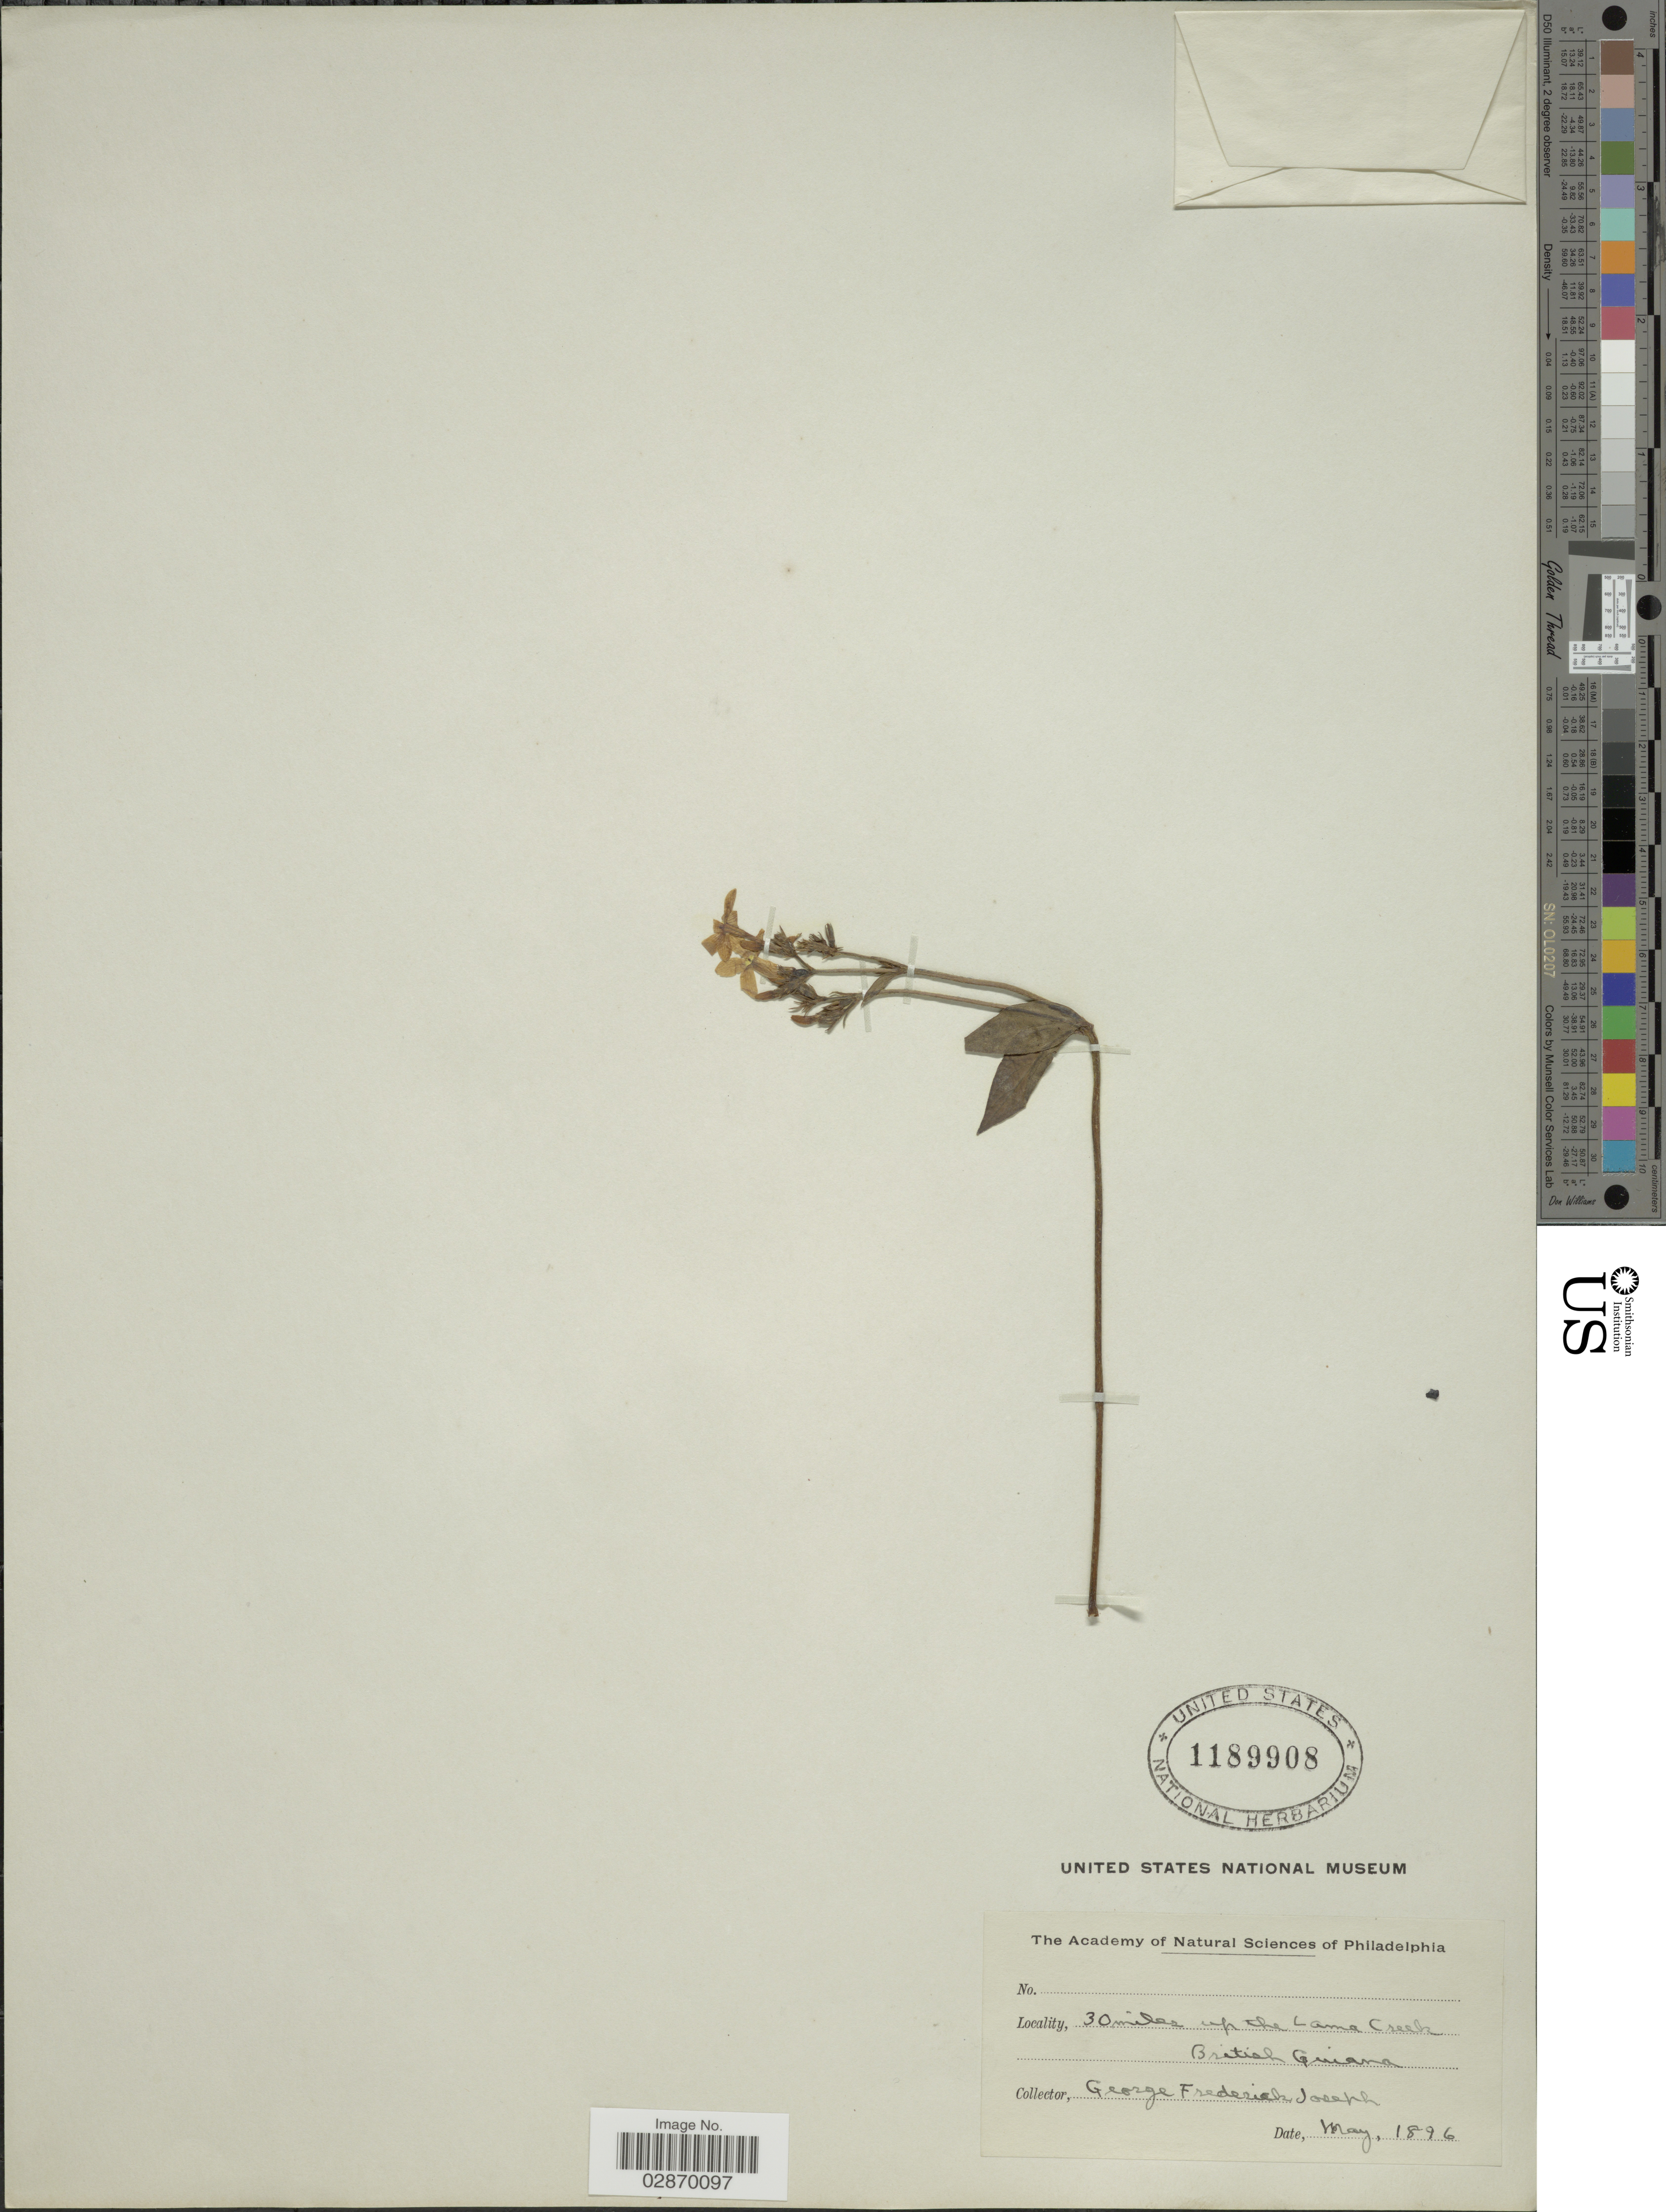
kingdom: Plantae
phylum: Tracheophyta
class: Magnoliopsida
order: Lamiales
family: Acanthaceae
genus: Pseuderanthemum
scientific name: Pseuderanthemum sp.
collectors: G. Joseph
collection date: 1896-05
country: Guyana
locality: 30 miles up the Lama Creek, British Guiana.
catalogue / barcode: US 1189908